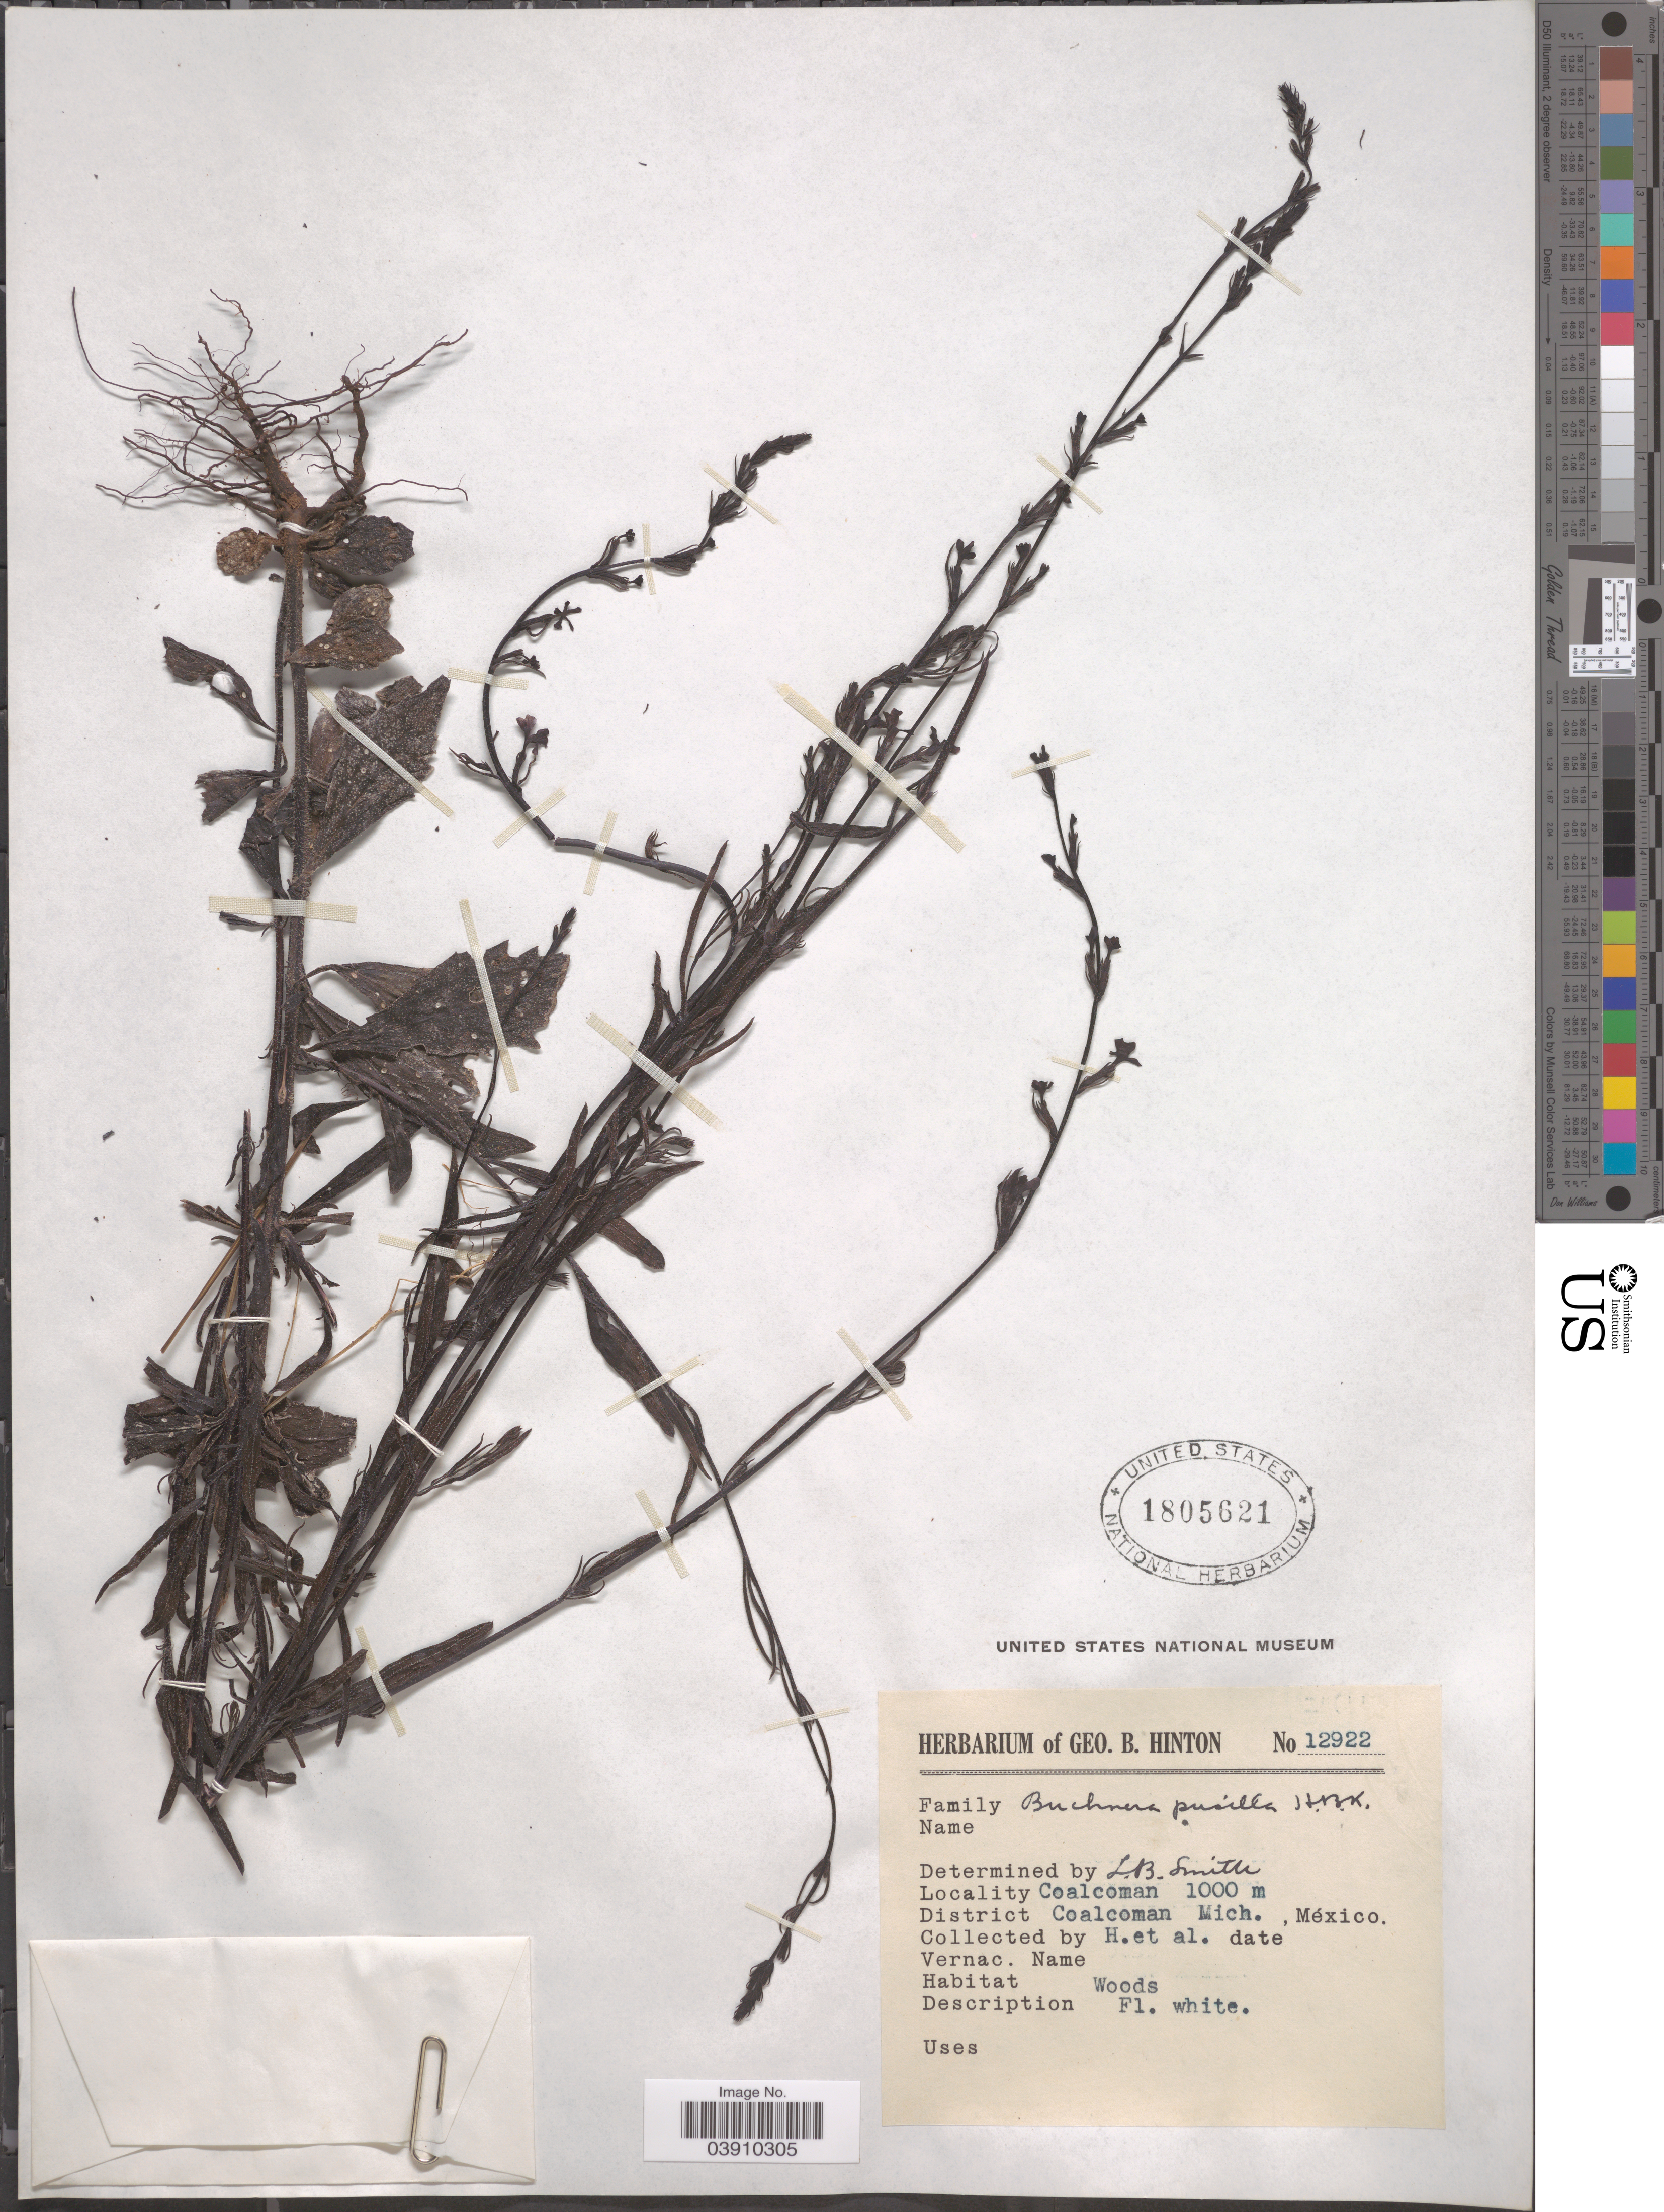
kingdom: Plantae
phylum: Tracheophyta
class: Magnoliopsida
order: Lamiales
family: Orobanchaceae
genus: Buchnera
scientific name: Buchnera pusilla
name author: Kunth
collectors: G. B. Hinton & et al.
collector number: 12922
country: Mexico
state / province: Michoacán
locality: Coalcoman. District Coalcoman.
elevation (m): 1000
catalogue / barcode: US 1805621